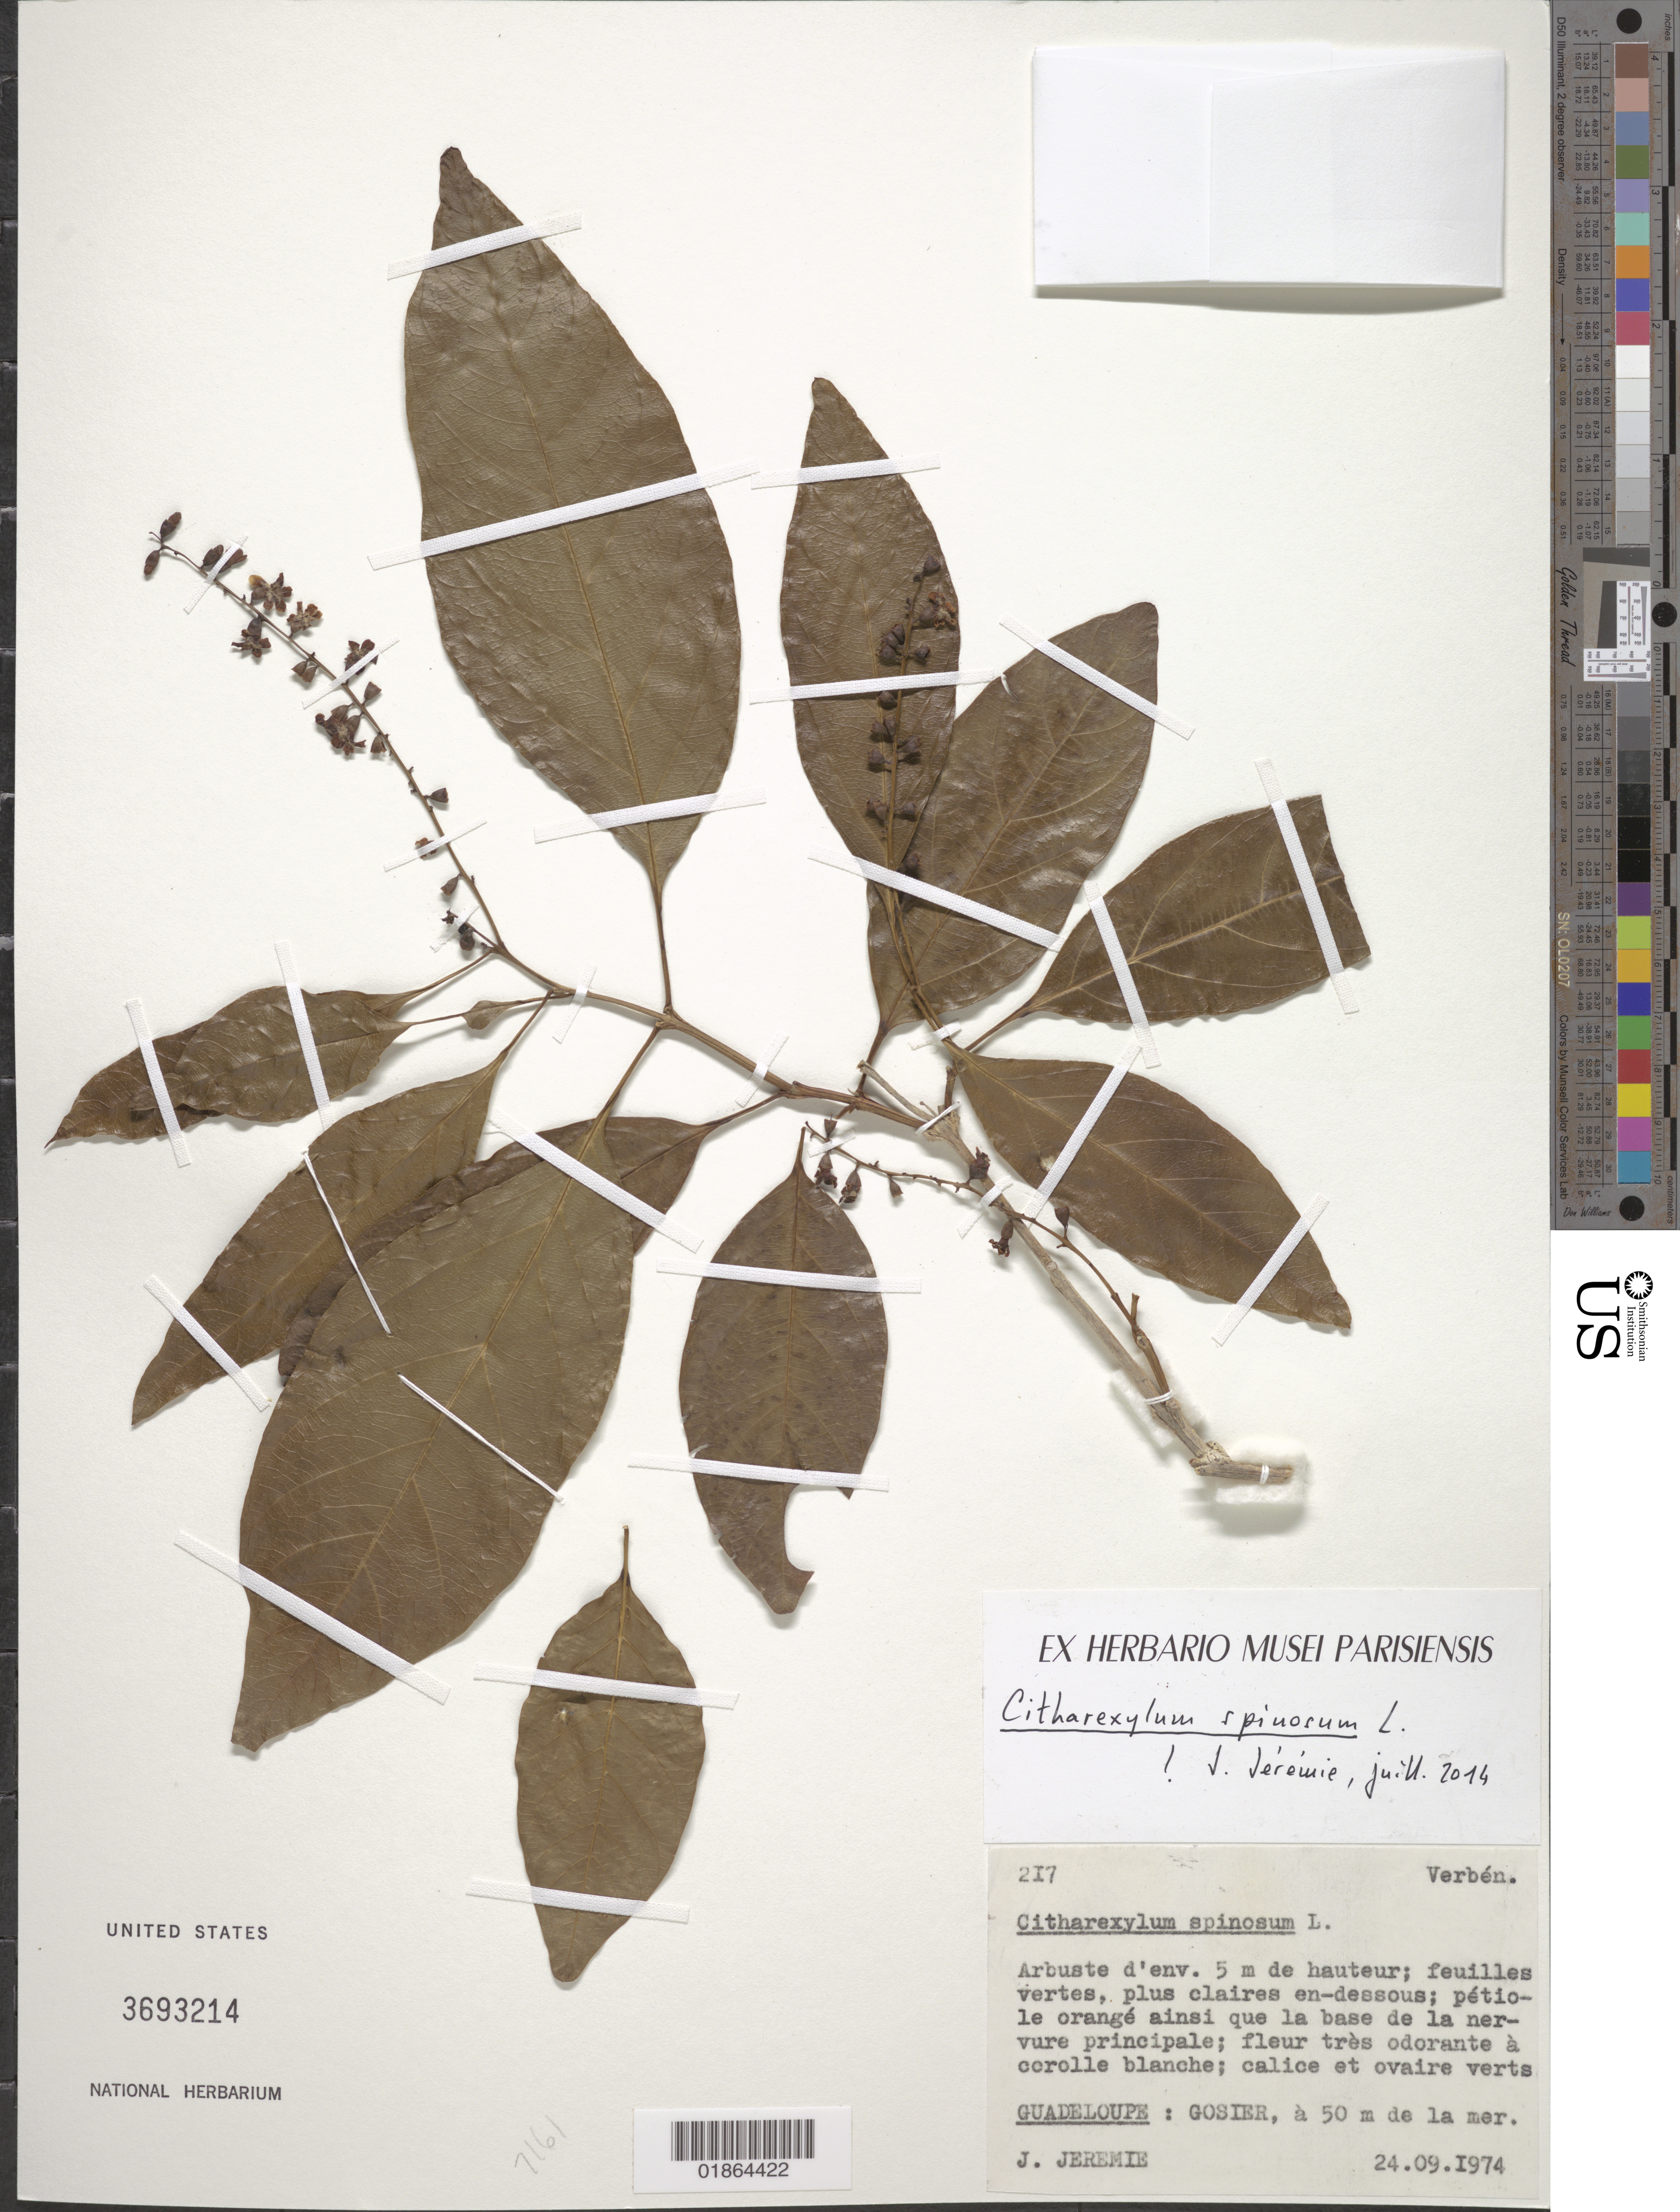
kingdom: Plantae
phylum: Tracheophyta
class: Magnoliopsida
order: Lamiales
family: Verbenaceae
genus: Citharexylum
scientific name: Citharexylum spinosum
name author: L.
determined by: Jérémie, J.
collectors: J. Jérémie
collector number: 217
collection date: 1974-09-24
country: Guadeloupe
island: Grand Terre Island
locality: Gosier, 50 m de la mer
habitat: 50 m de la mer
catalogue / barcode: US 3693214